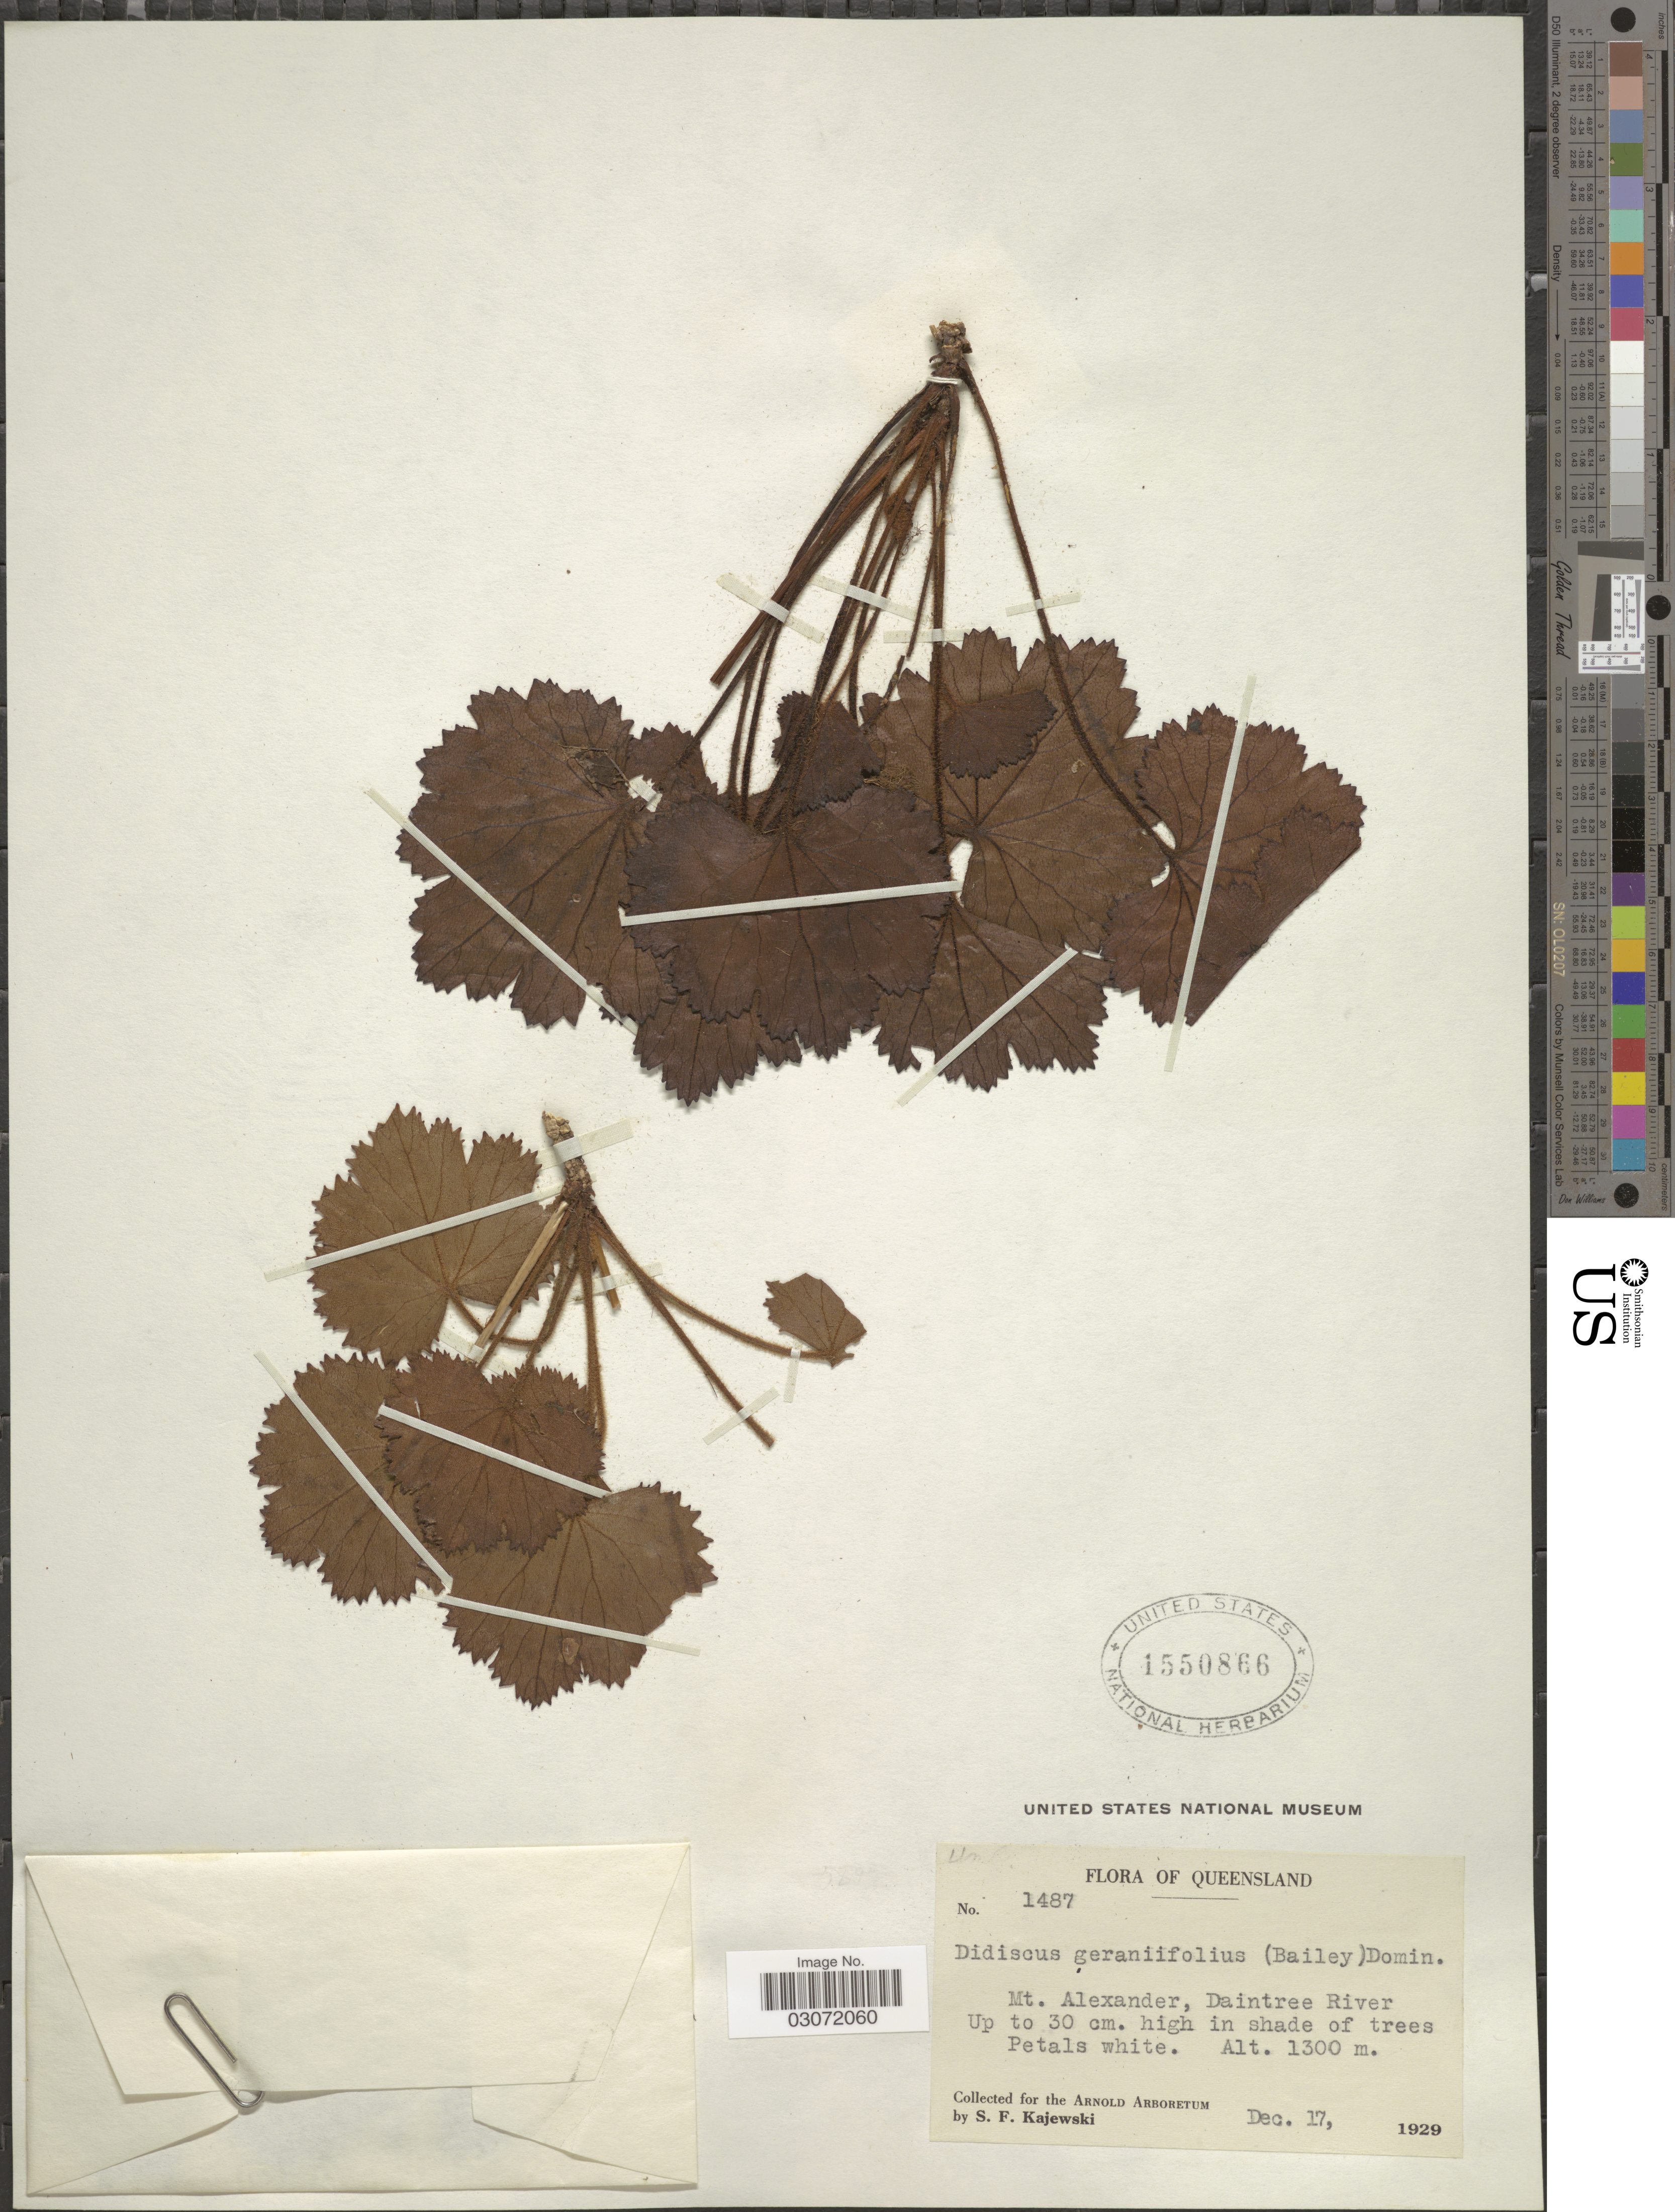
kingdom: Plantae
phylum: Tracheophyta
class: Magnoliopsida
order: Apiales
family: Araliaceae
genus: Didiscus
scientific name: Didiscus geraniifolius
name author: (F.M. Bailey) Domin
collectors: S. Kajewski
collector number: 1487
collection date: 1929-12-17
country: Australia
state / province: Queensland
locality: Mt. Alexander, Daintree River.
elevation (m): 1300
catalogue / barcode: US 1550866